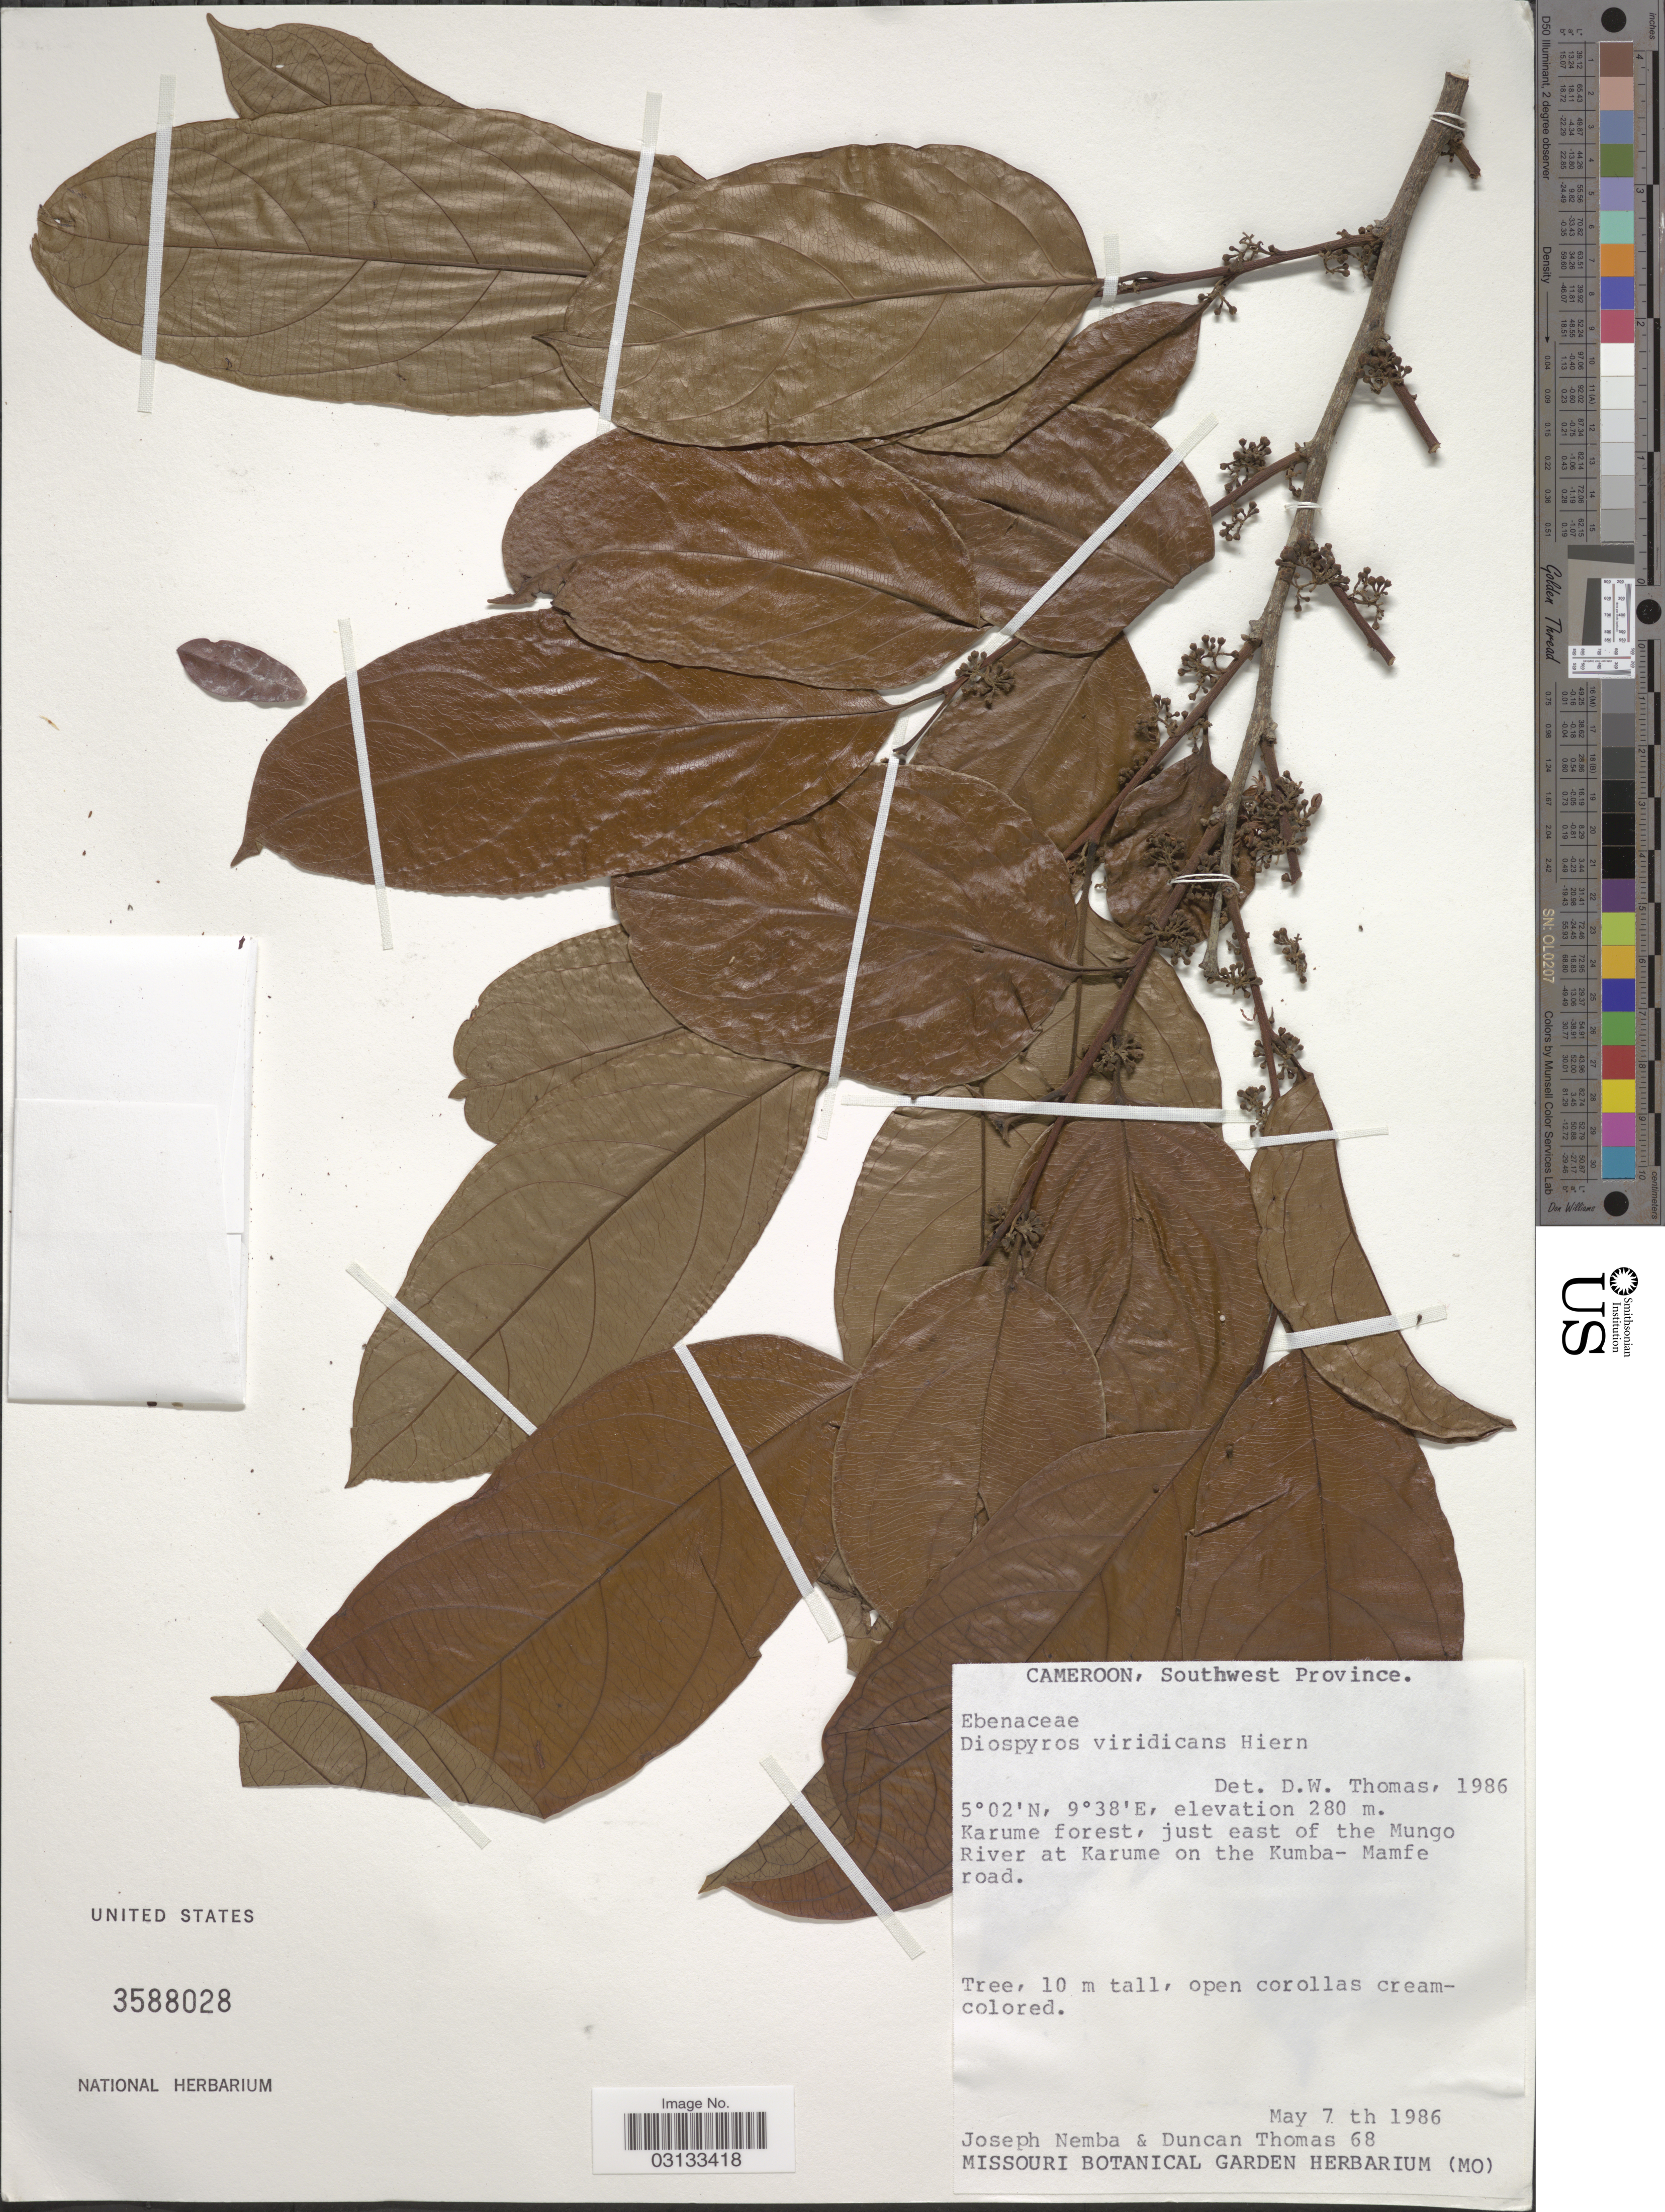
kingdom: Plantae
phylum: Tracheophyta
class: Magnoliopsida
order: Ericales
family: Ebenaceae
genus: Diospyros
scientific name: Diospyros viridicans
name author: Hiern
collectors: J. Nemba & D. W. Thomas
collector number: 68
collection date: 1986-05-07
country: Cameroon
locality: Southwest Province, Karume forest, just east of the Mungo River at Karume on the Kumba- Mamfe road.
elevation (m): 280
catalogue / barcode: US 3588028